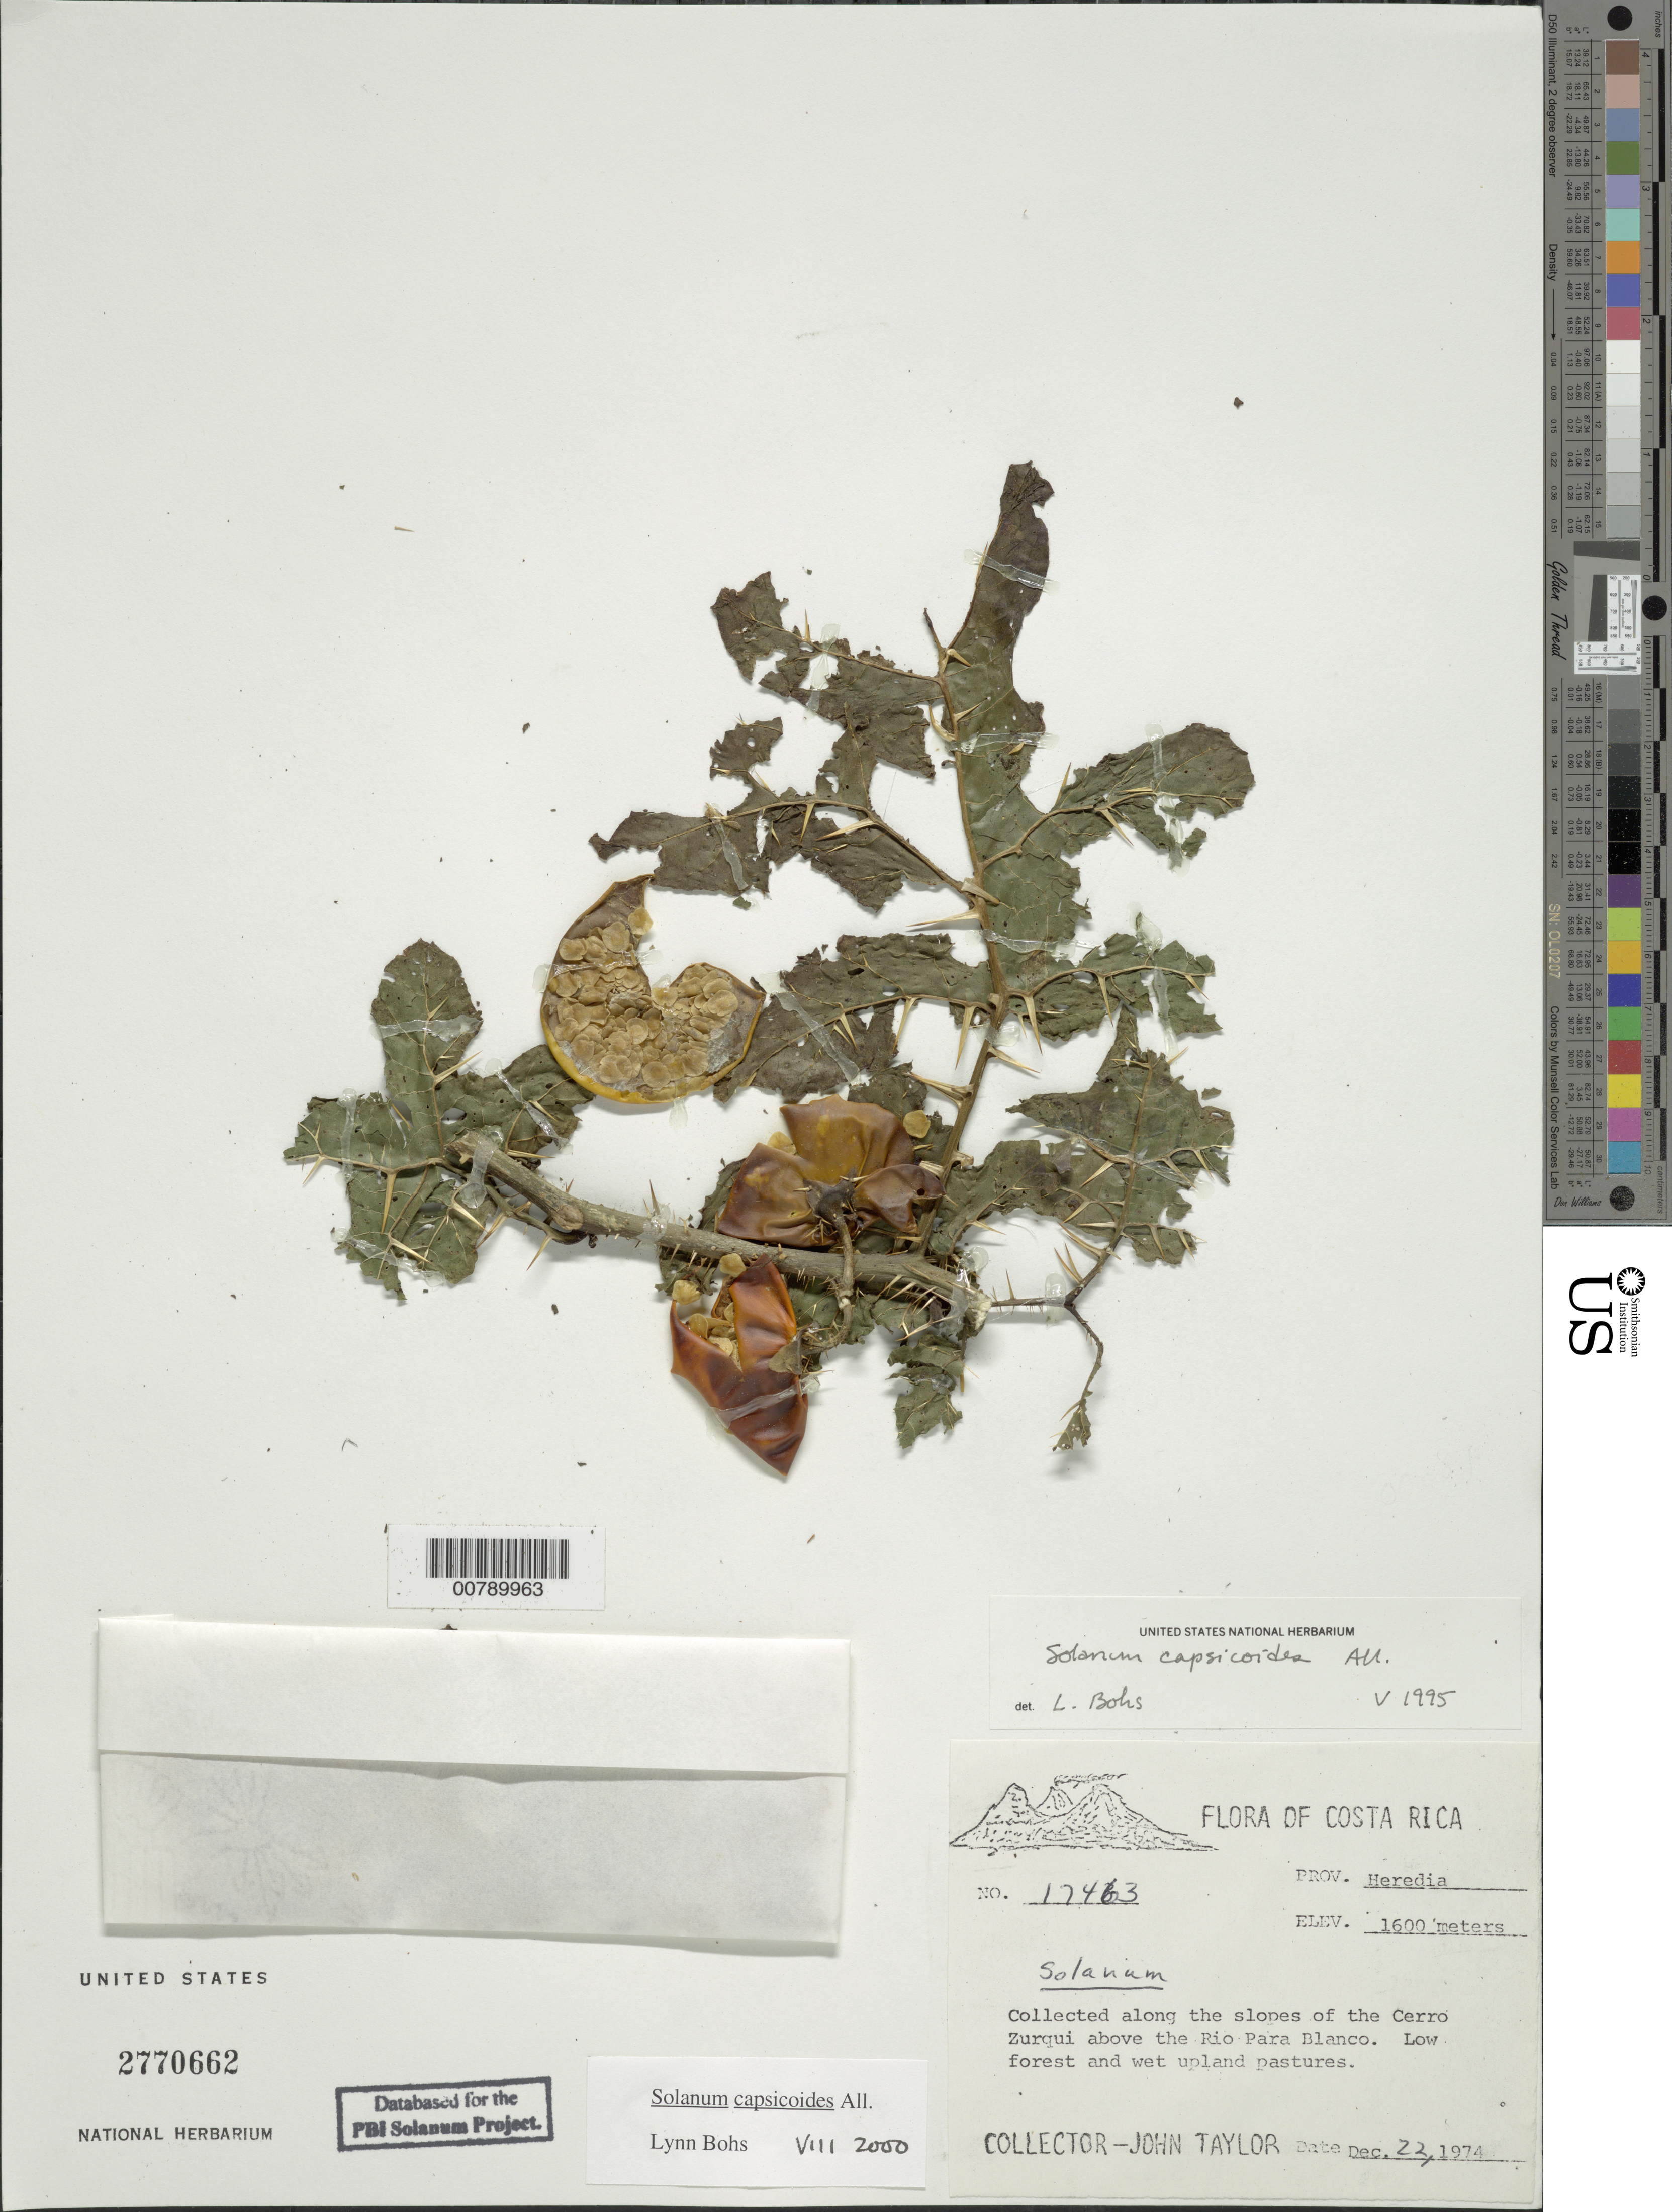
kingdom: Plantae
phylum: Tracheophyta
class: Magnoliopsida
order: Solanales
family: Solanaceae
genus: Solanum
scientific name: Solanum capsicoides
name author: All.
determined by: Bohs, L. A.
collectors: J. Taylor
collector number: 17463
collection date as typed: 22 Dec 1974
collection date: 1974-12-22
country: Costa Rica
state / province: Heredia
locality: Collected along the slopes of the Cerro Zurqui above the Rio Para Blanco. Low forest and wet upland pastures.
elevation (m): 1600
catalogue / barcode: US 2770662